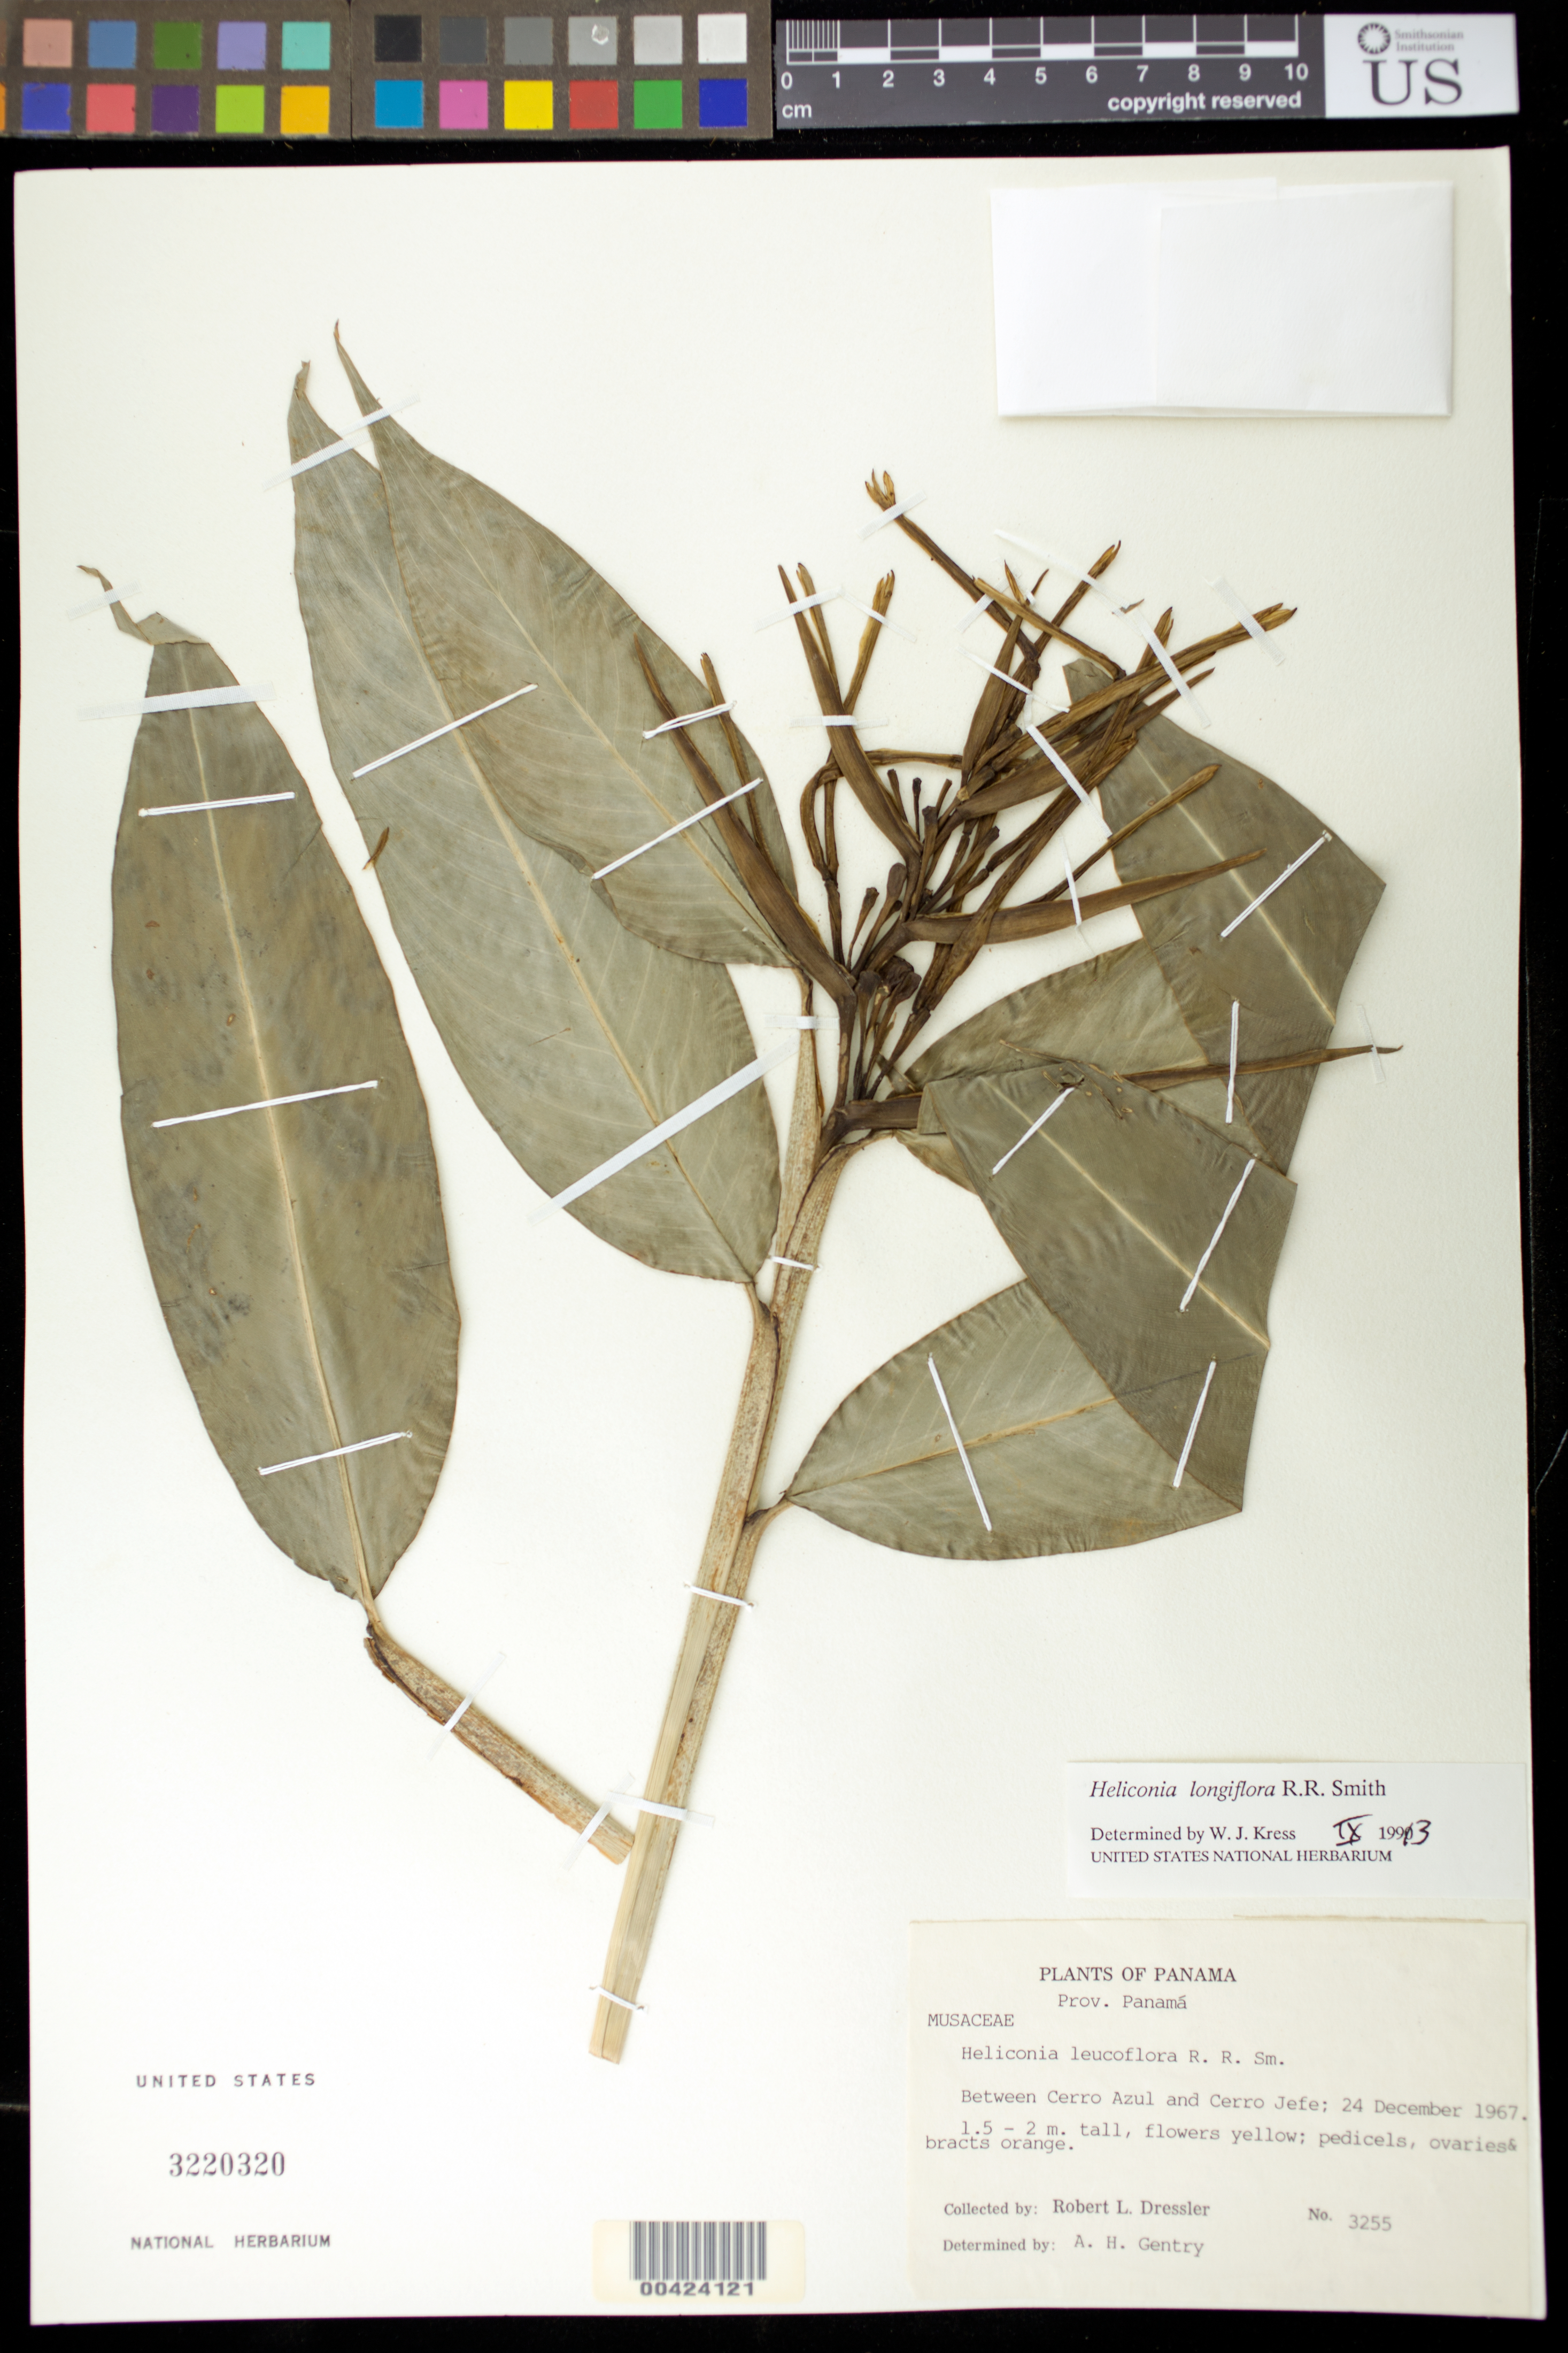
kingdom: Plantae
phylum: Tracheophyta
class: Liliopsida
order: Zingiberales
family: Heliconiaceae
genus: Heliconia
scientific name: Heliconia longiflora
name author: R.R. Sm.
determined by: Kress, W. J., (US), Smithsonian Institution - National Museum of Natural History (UNITED STATES)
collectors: R. Dressler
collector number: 3255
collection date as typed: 24 Dec 1967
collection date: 1967-12-24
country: Panama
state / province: Panamá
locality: Between Cerro Azul and Cerro Jefe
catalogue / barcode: US 3220320